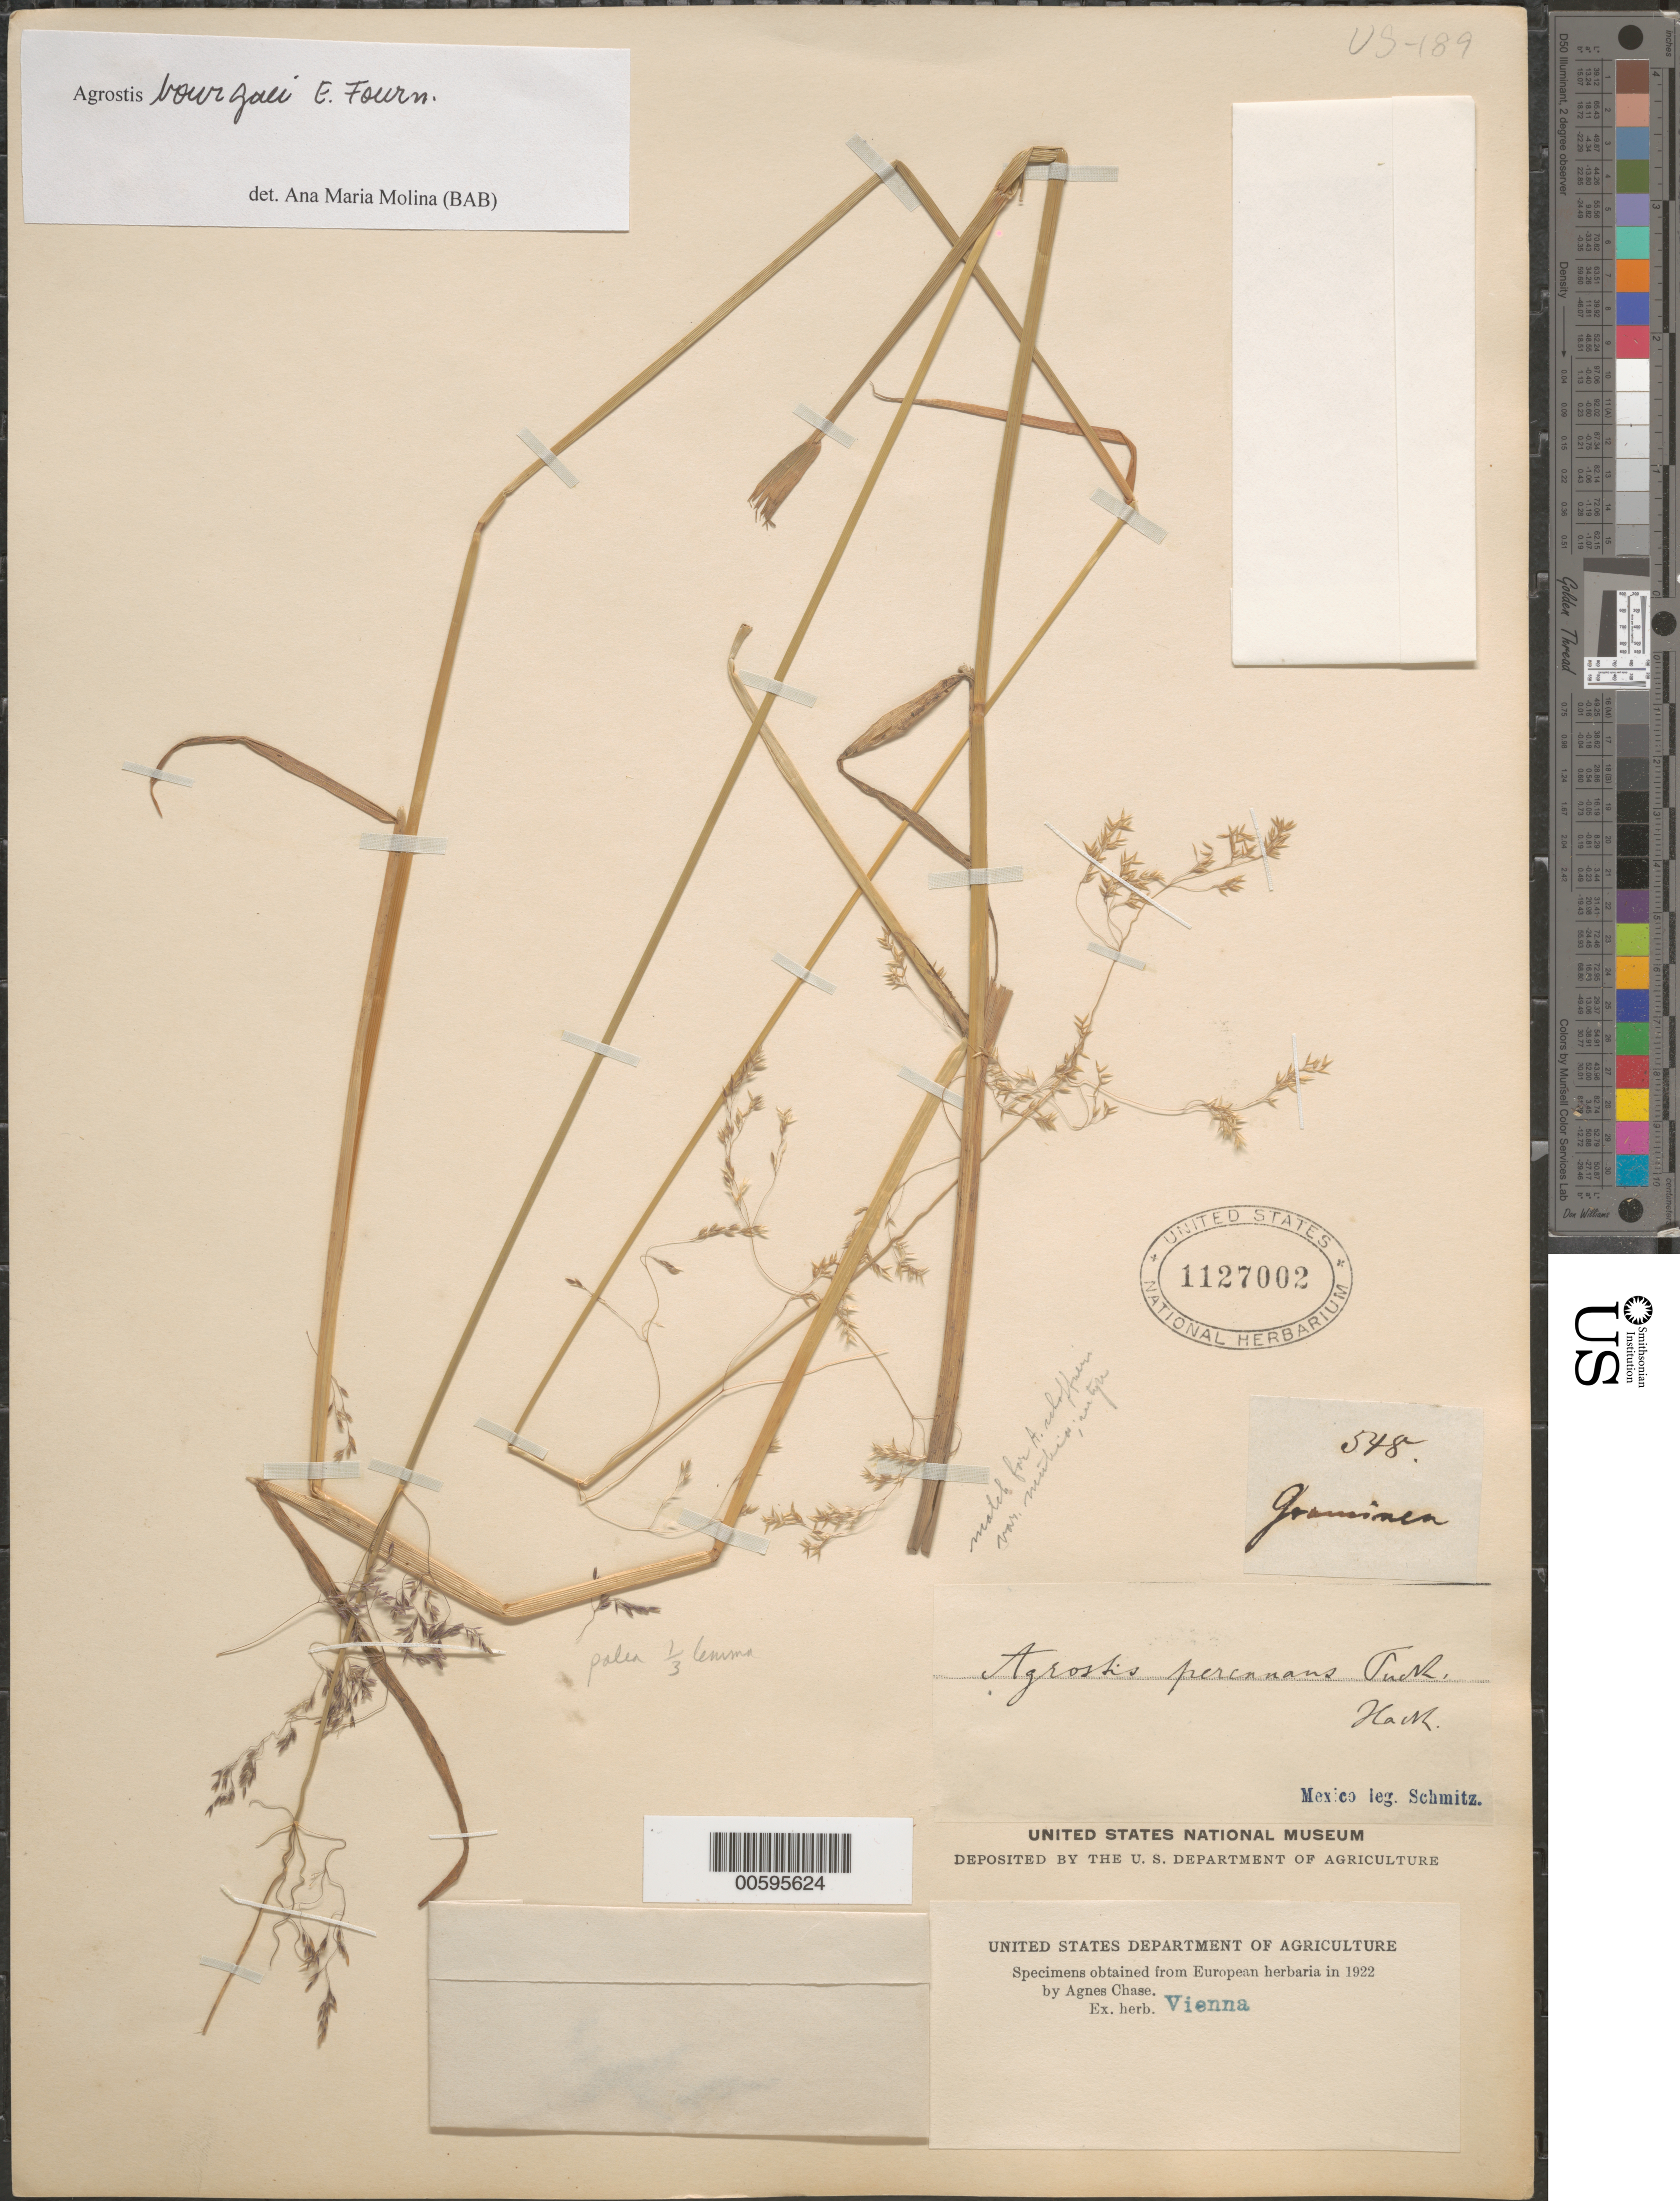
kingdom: Plantae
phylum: Tracheophyta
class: Liliopsida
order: Poales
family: Poaceae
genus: Agrostis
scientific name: Agrostis bourgaei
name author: E. Fourn.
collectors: -. Schmitz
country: Mexico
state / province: Durango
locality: San Ramon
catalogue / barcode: US 1127002